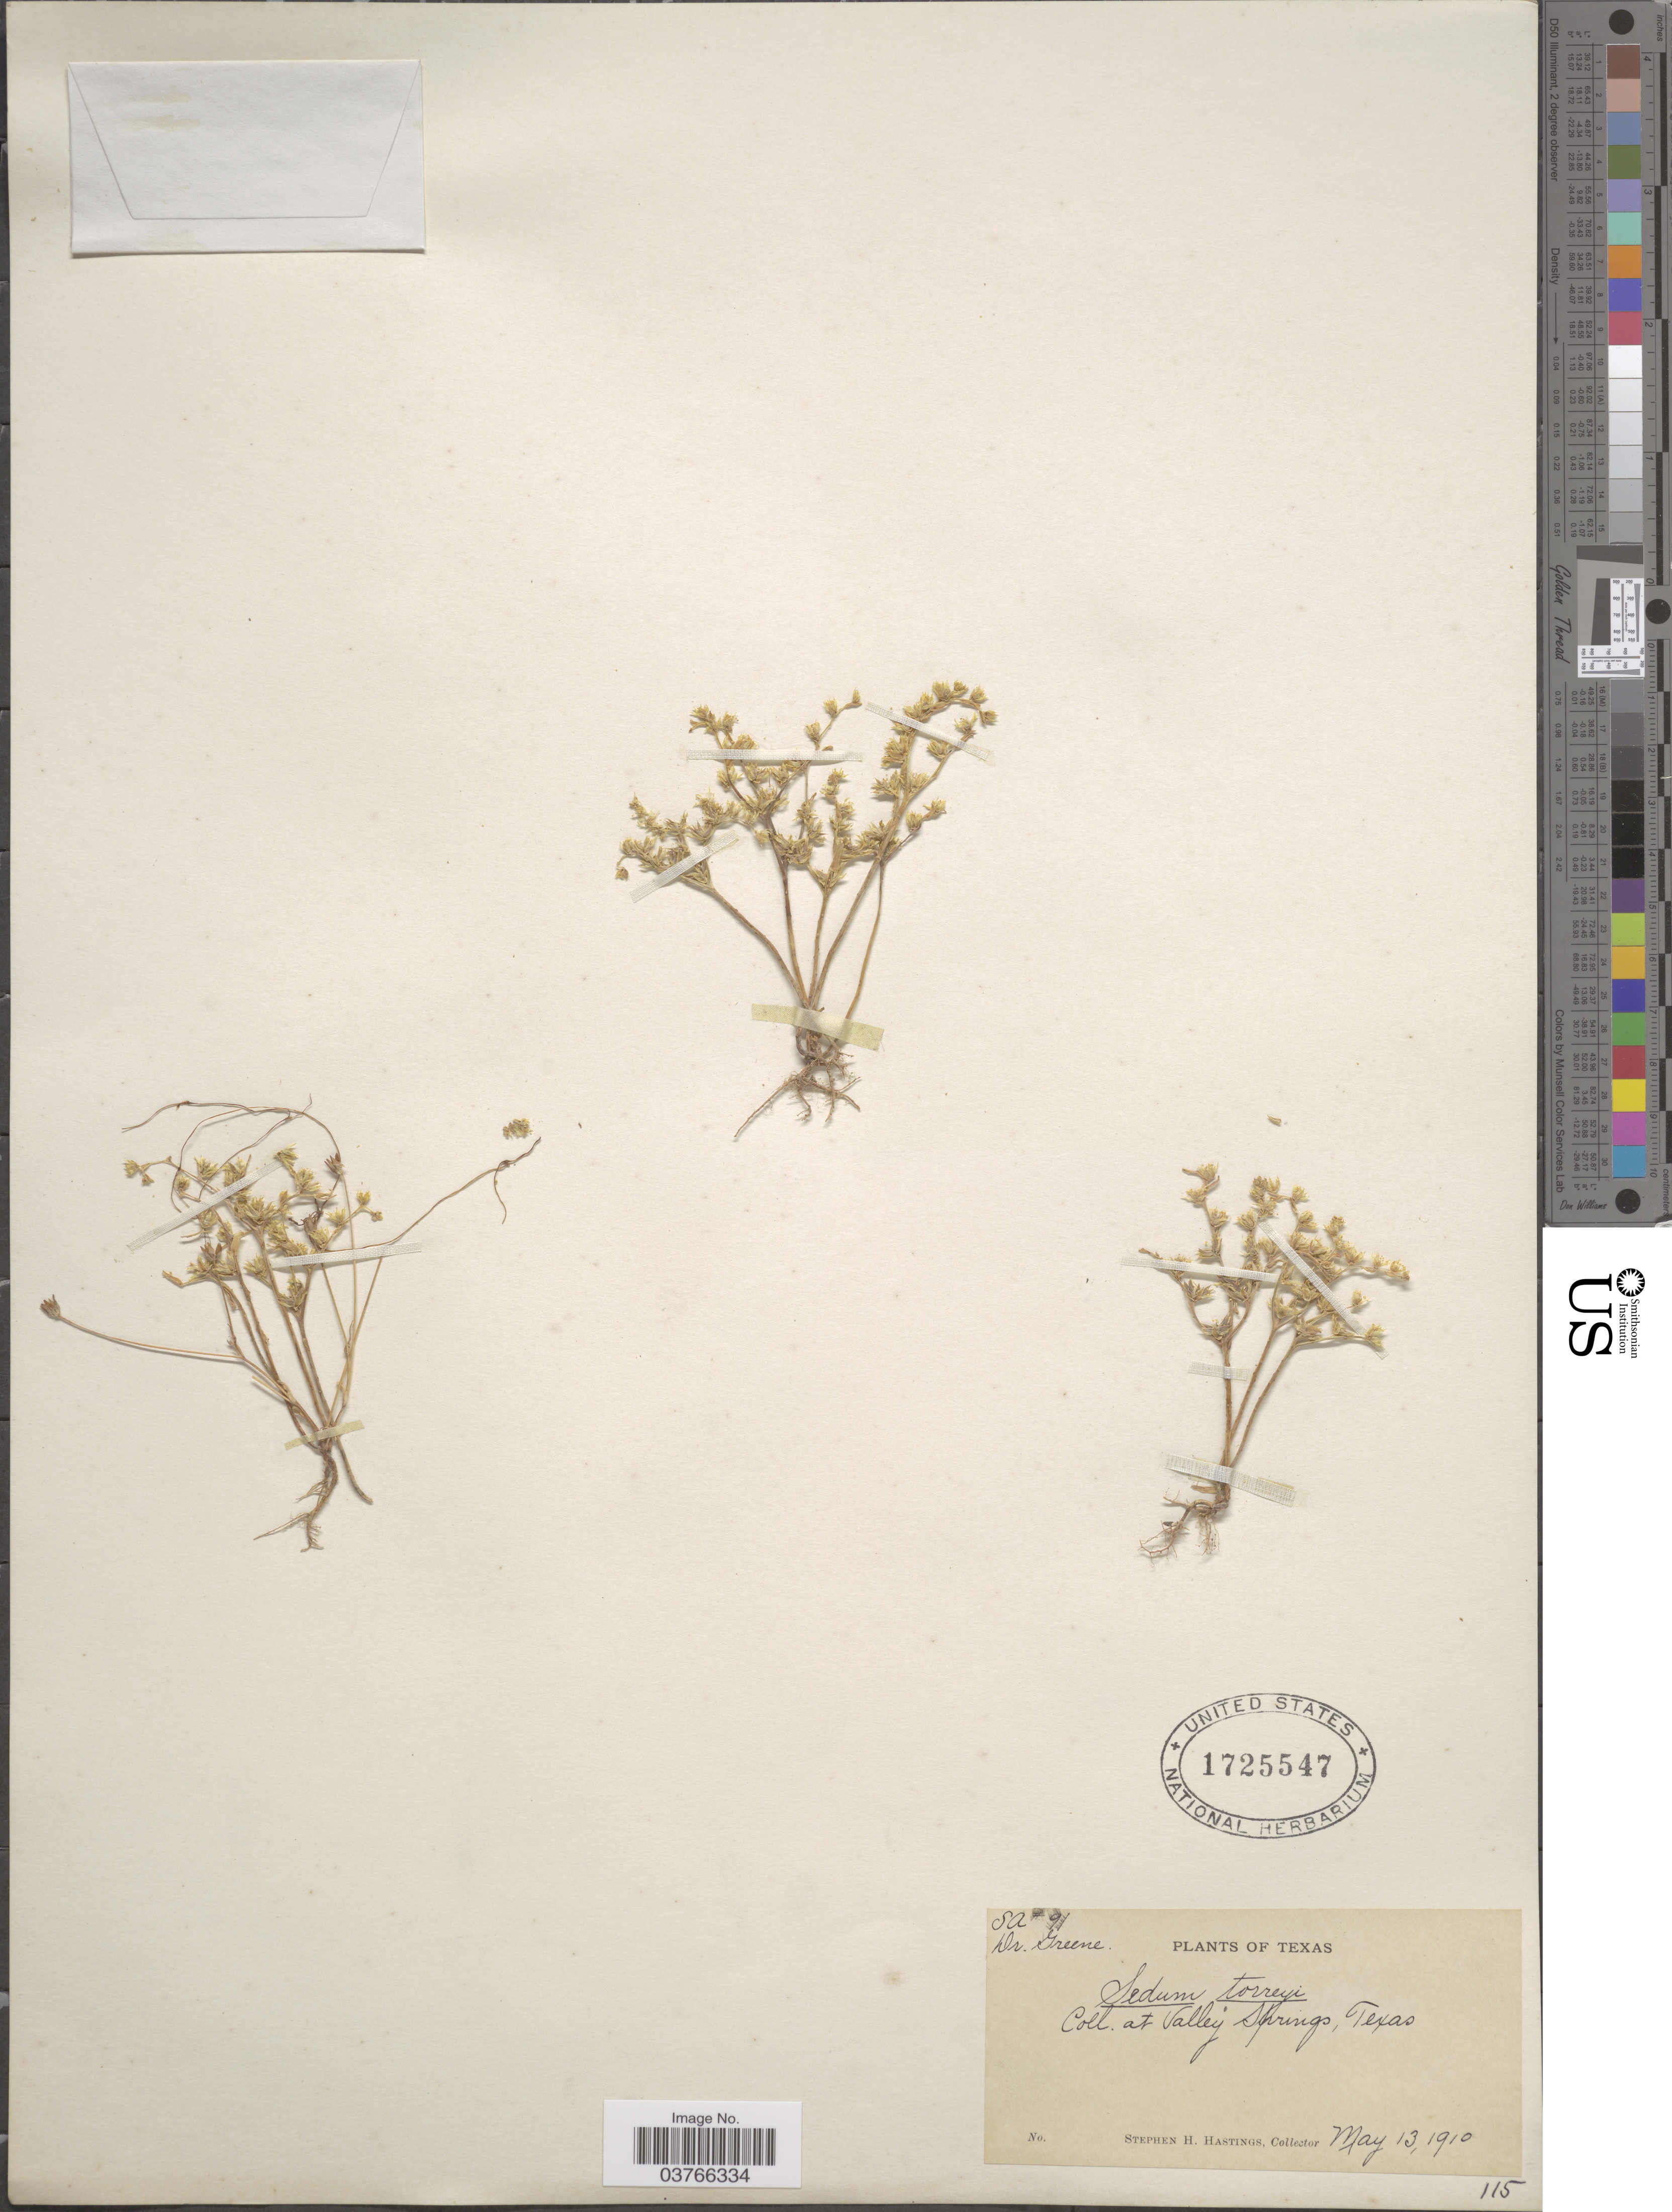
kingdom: Plantae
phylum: Tracheophyta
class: Magnoliopsida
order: Saxifragales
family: Crassulaceae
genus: Sedum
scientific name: Sedum nuttallianum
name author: Raf.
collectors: S. Hastings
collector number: SA91?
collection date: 1910-05-13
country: United States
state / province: Texas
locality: Valley Springs.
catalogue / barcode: US 1725547